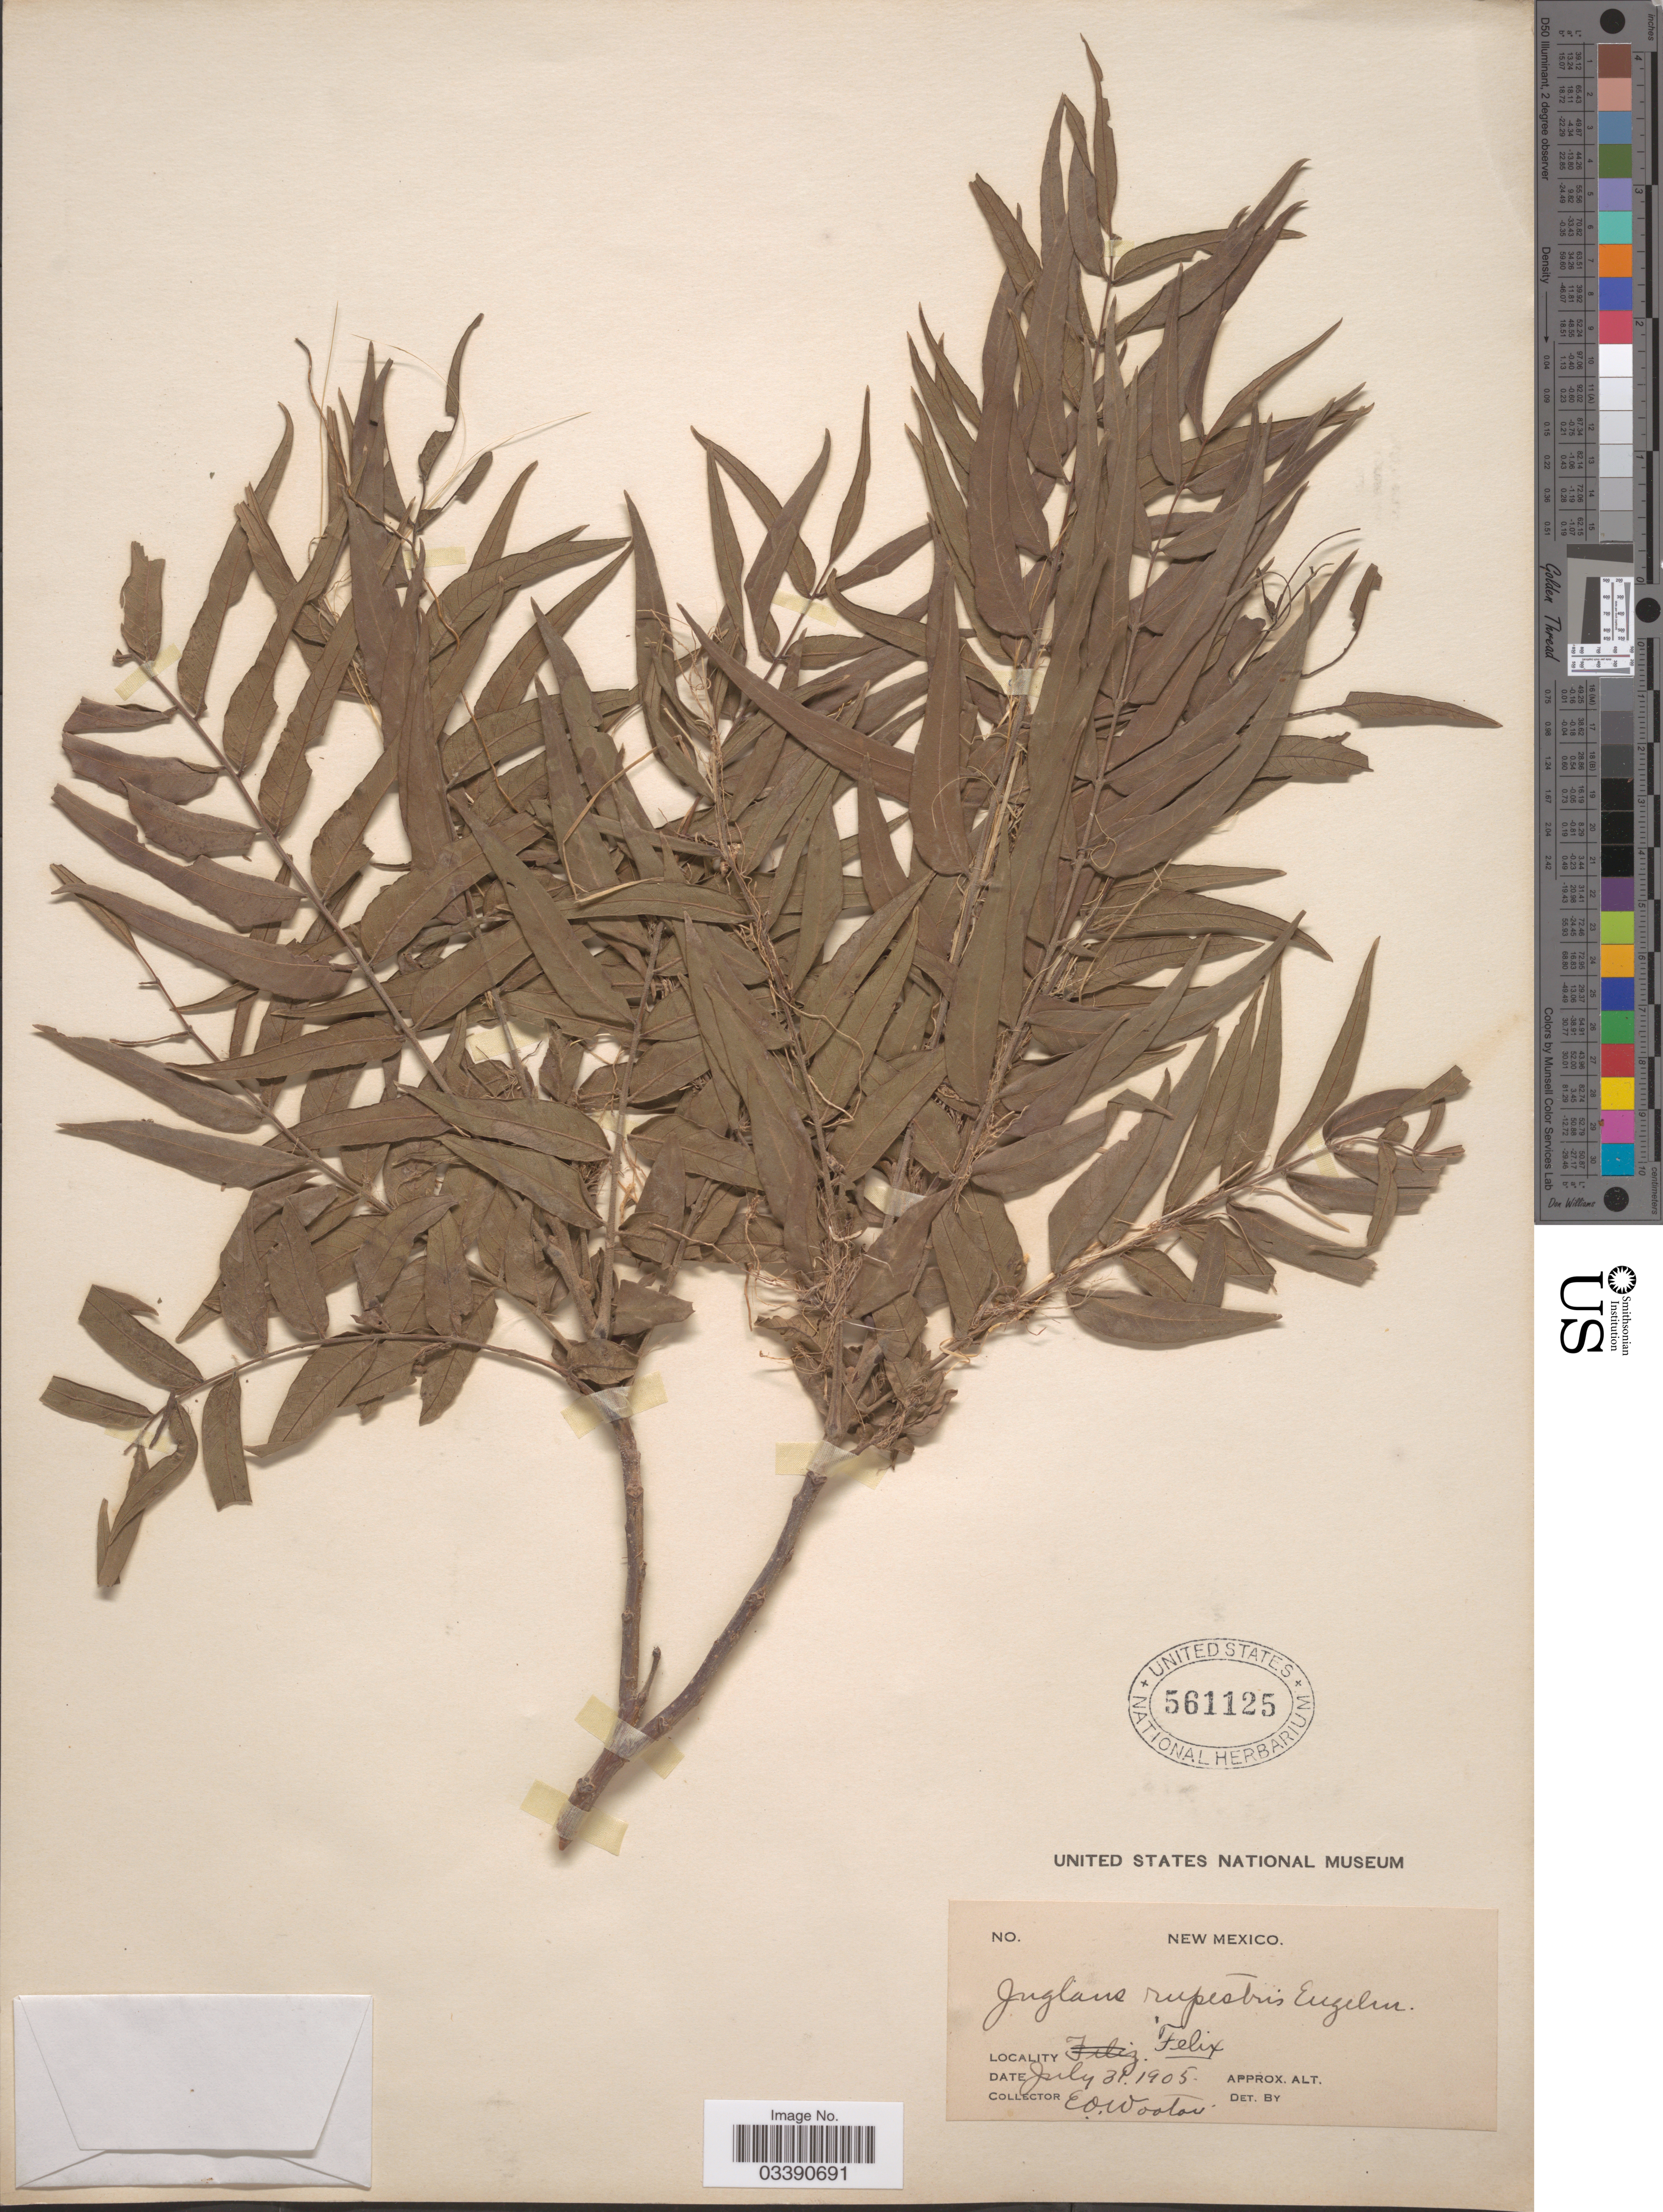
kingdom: Plantae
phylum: Tracheophyta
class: Magnoliopsida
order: Fagales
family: Juglandaceae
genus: Juglans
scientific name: Juglans microcarpa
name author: Berland. in Berland. & Chovell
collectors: E. O. Wooton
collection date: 1905-07-31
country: United States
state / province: New Mexico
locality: Felix.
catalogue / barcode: US 561125